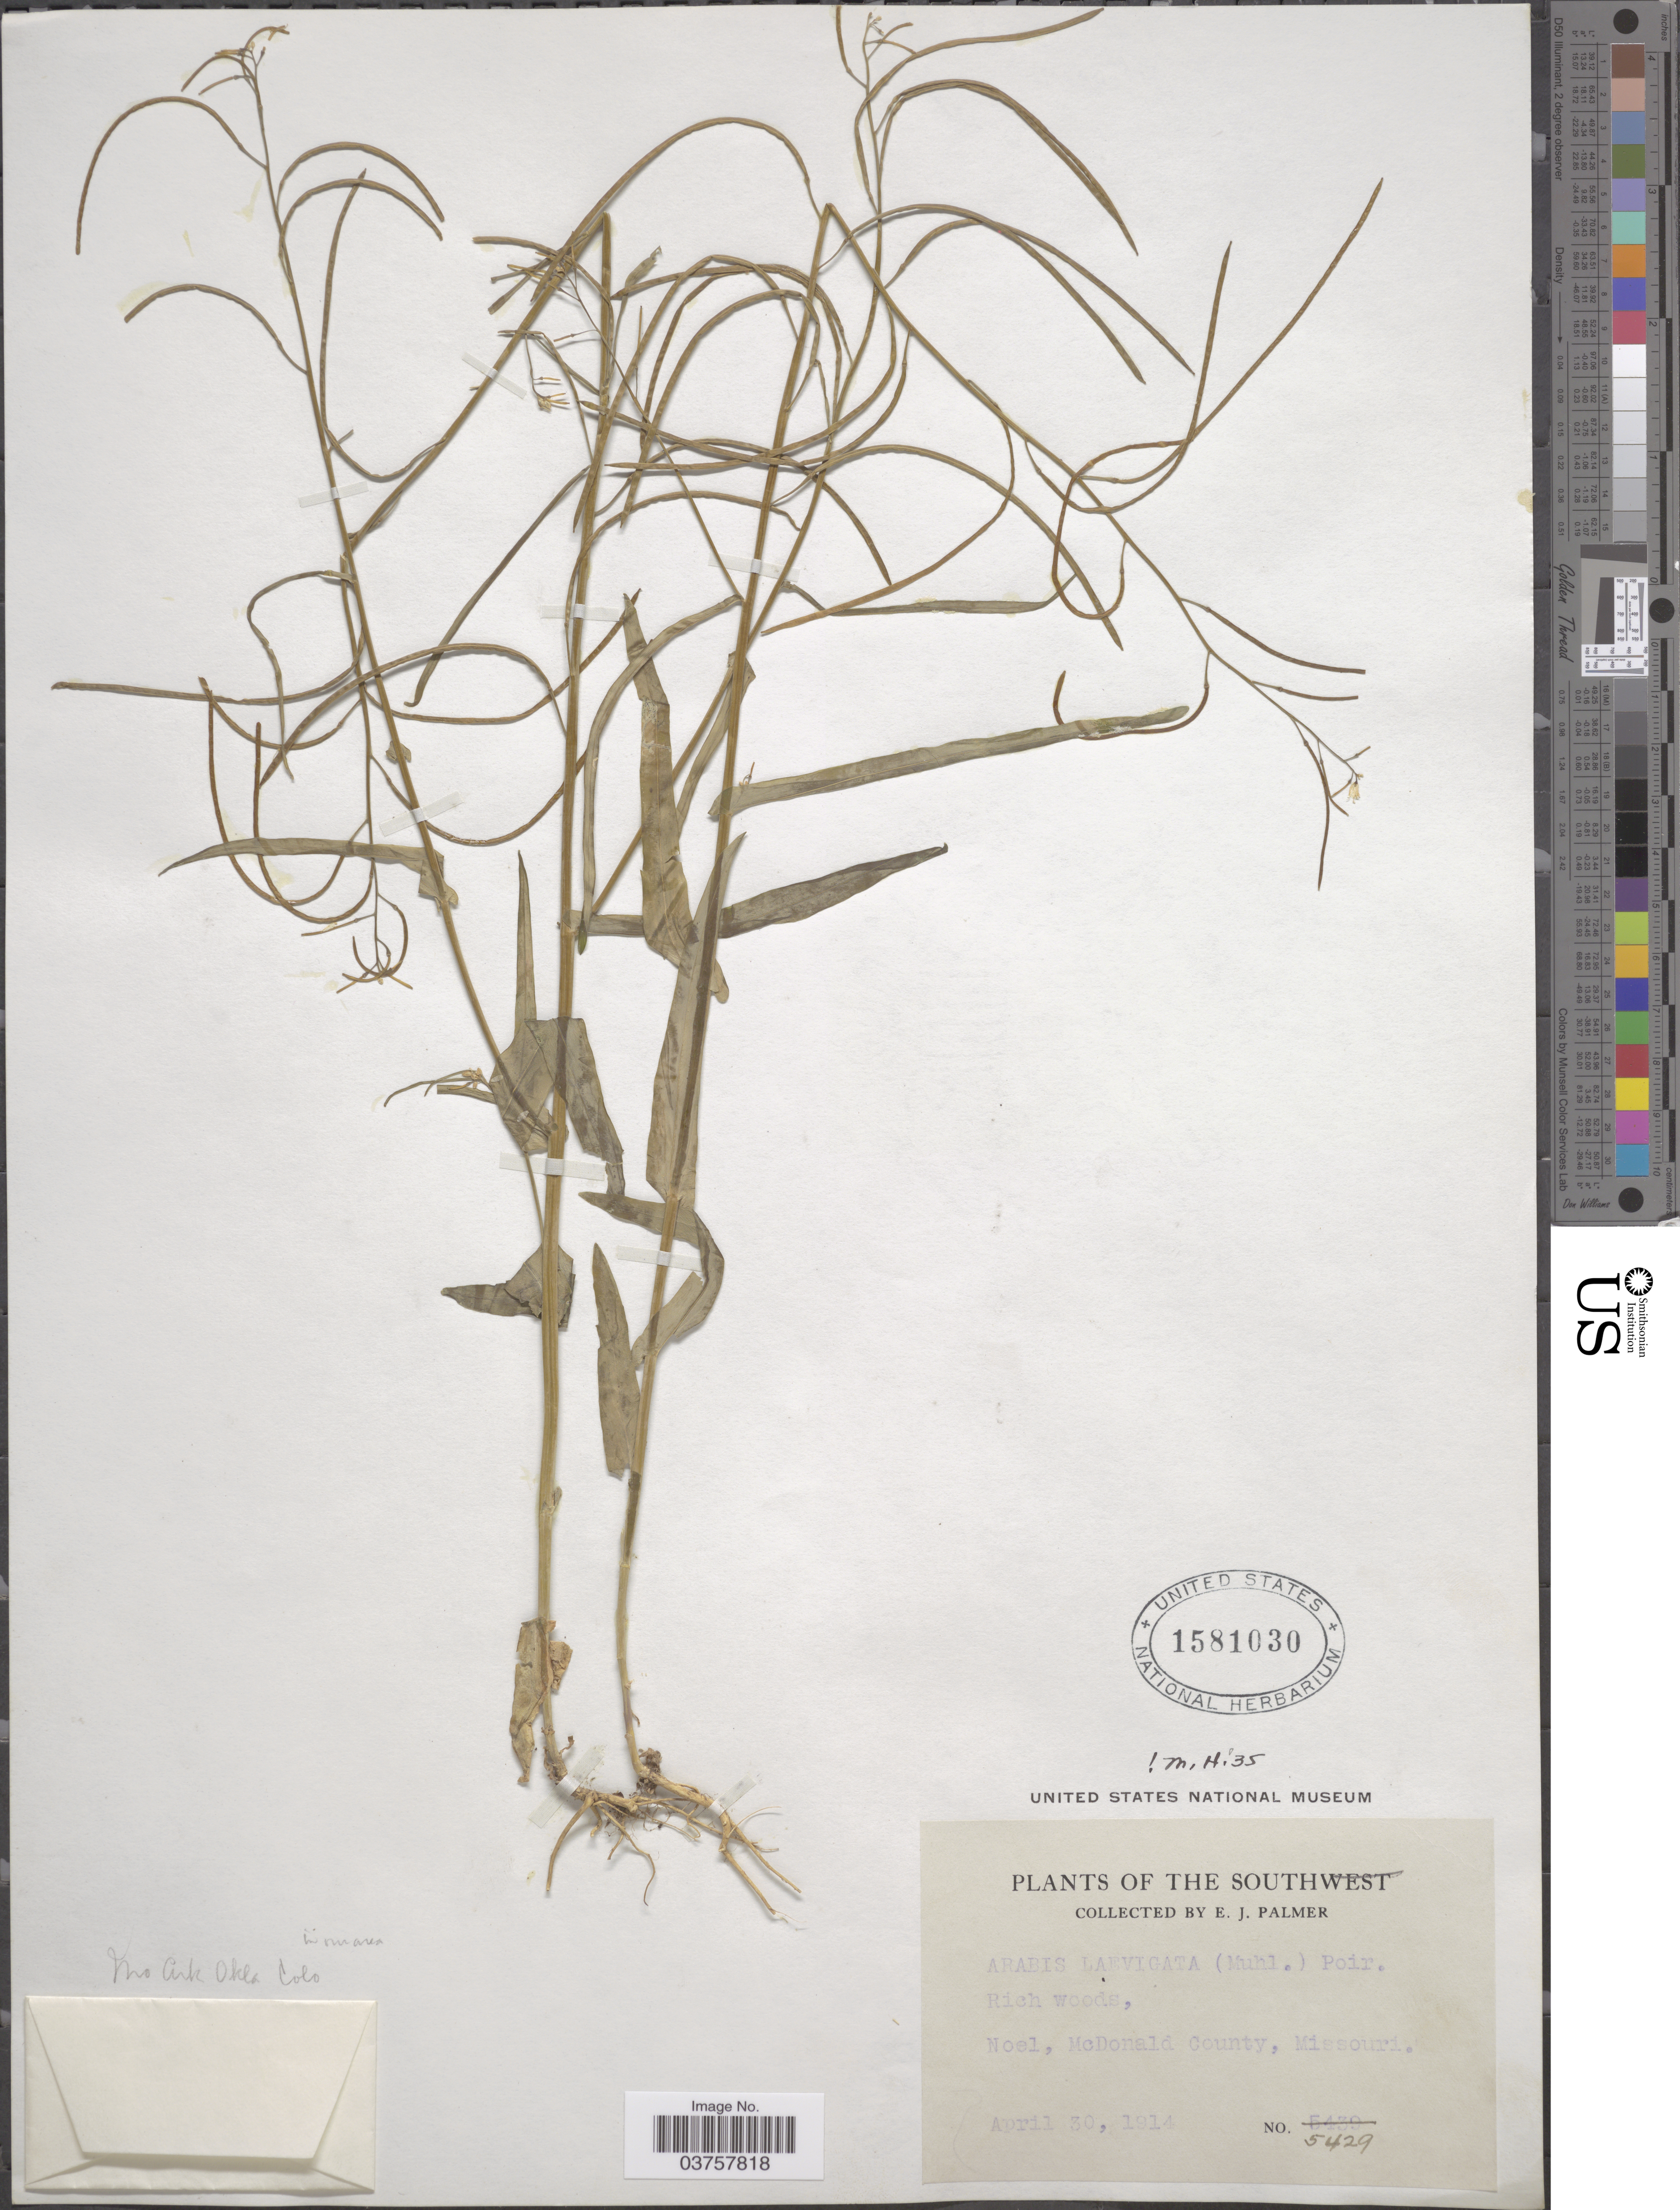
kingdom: Plantae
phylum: Tracheophyta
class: Magnoliopsida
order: Brassicales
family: Brassicaceae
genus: Arabis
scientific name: Arabis laevigata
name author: (Muhl. ex Willd.) Poir.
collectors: E. J. Palmer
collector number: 5429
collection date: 1914-04-30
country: United States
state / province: Missouri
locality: The Southwest, Noel, McDonald County.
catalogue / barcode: US 1581030